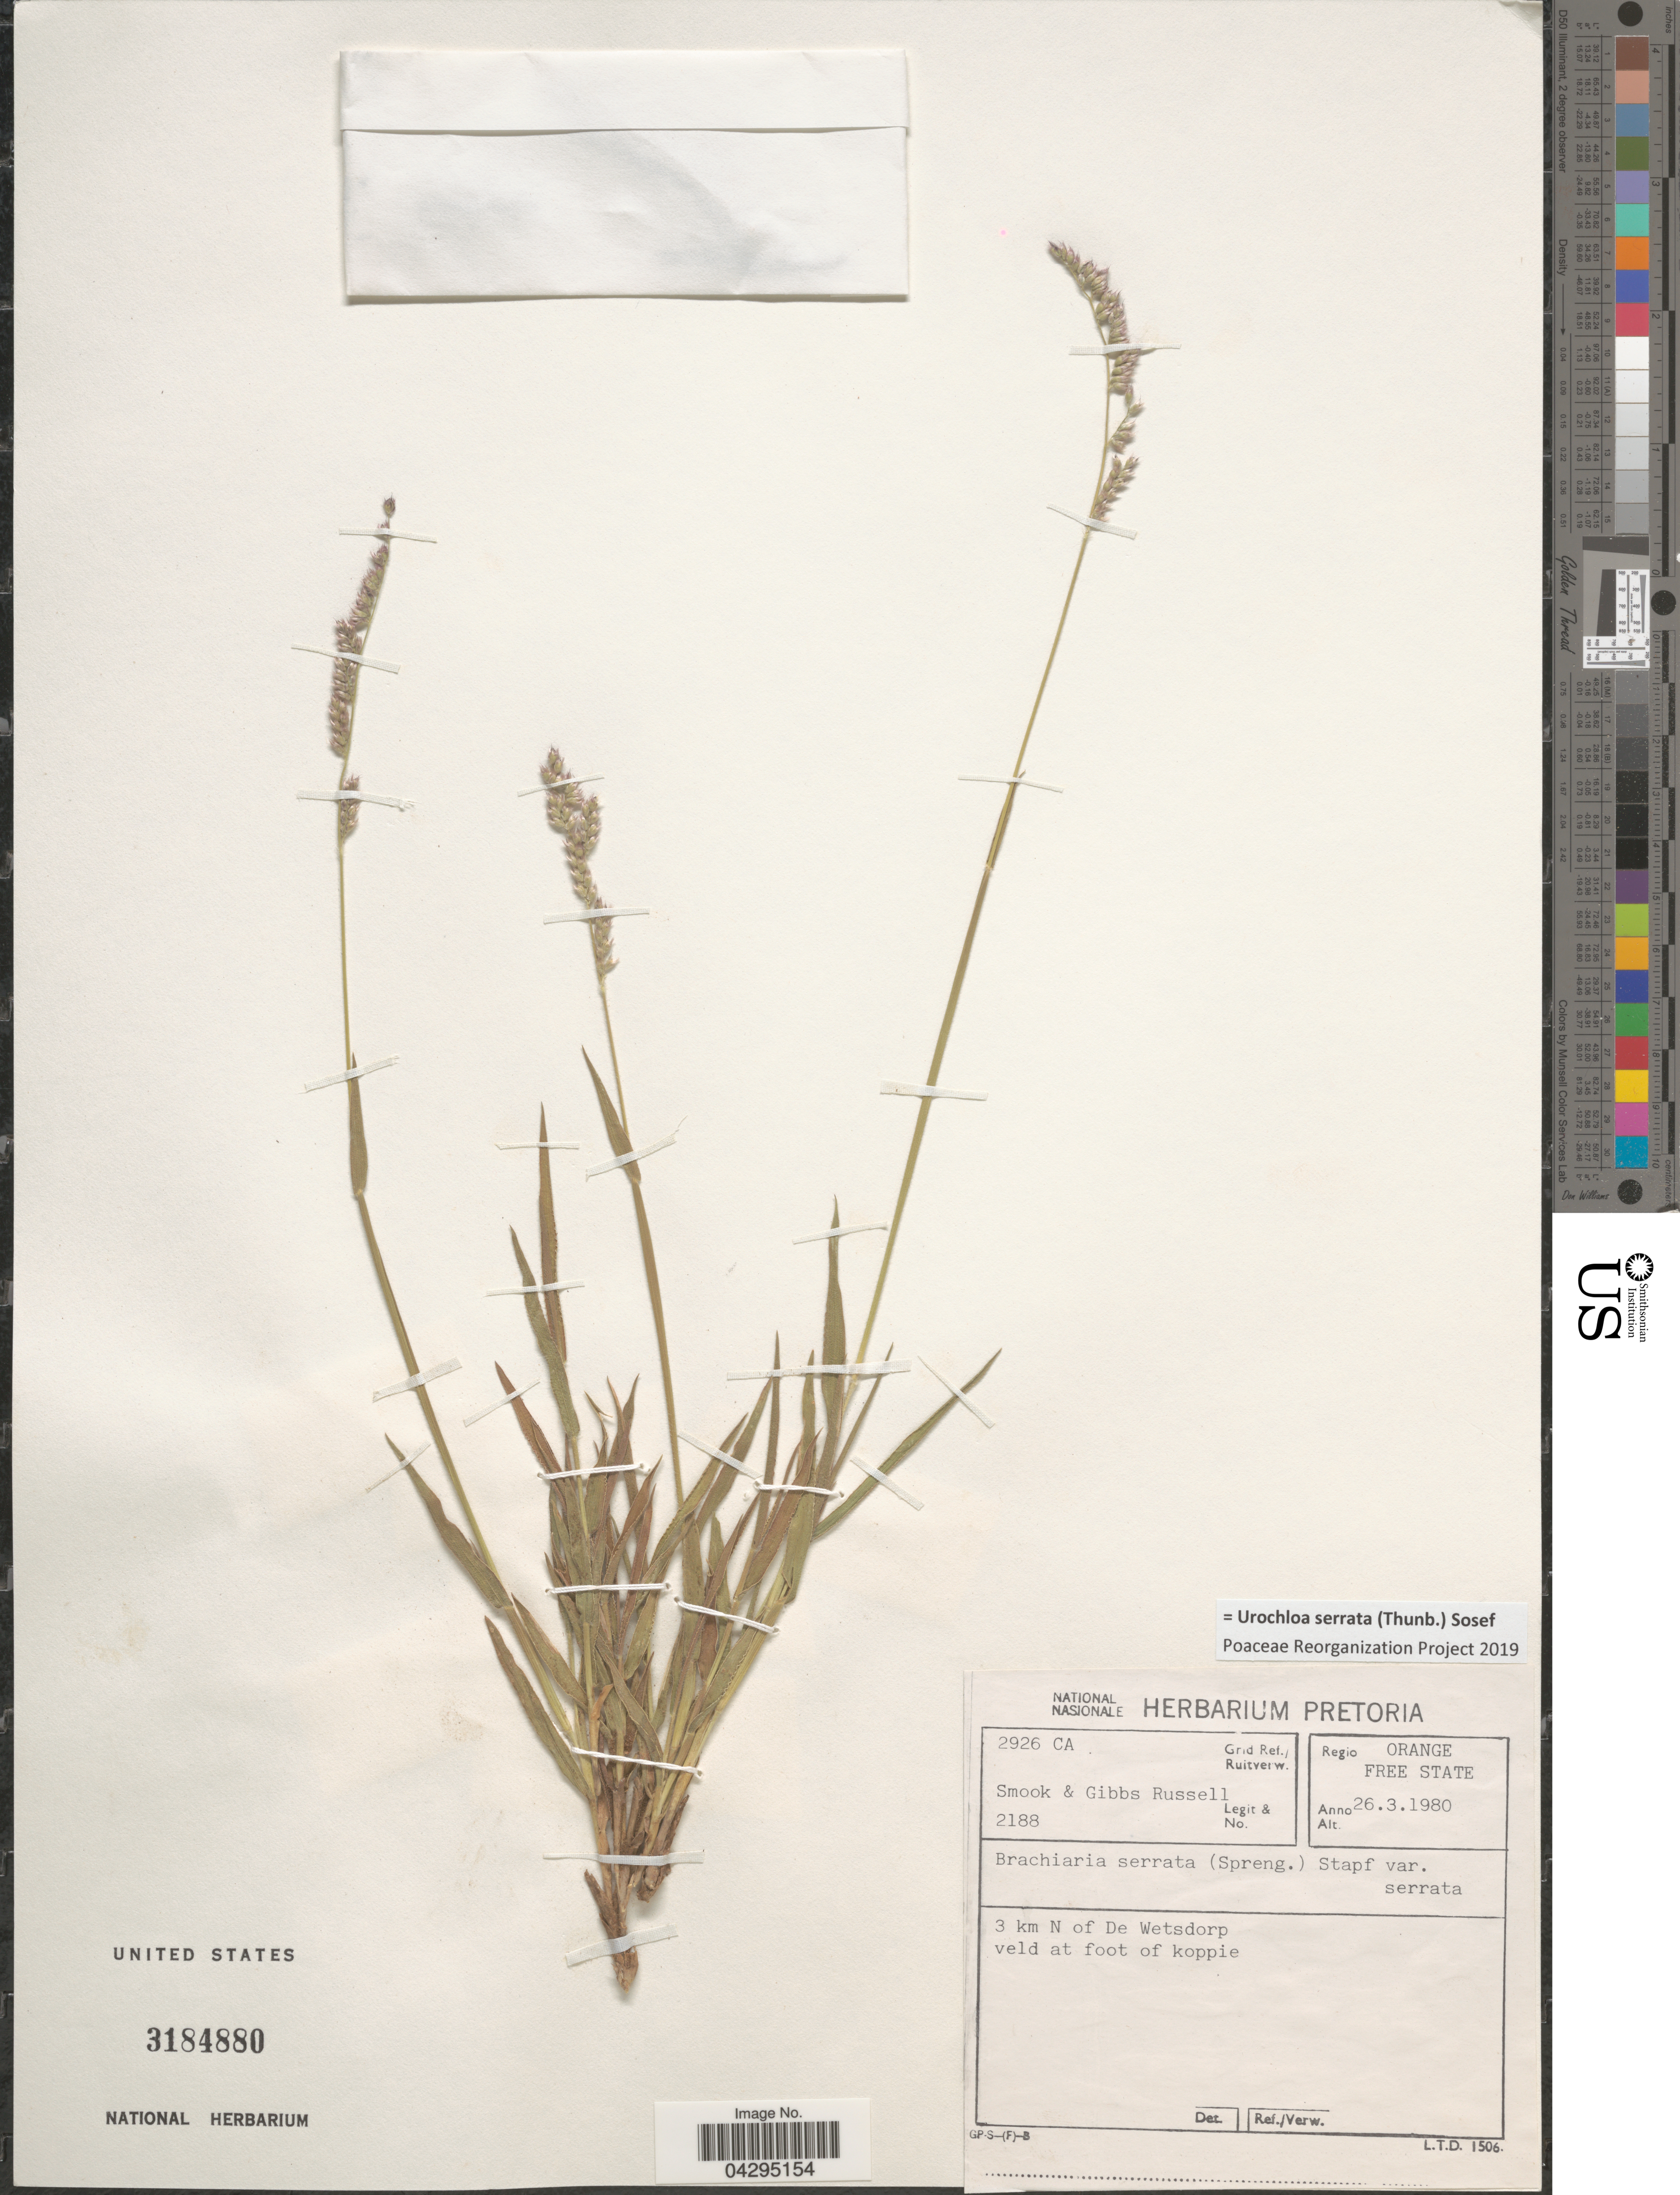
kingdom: Plantae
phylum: Tracheophyta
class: Liliopsida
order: Poales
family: Poaceae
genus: Urochloa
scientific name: Urochloa serrata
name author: (Thunb.) Sosef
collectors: Smook, Gibbs & -- Russell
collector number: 2188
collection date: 1980-03-26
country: South Africa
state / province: Free State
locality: Grid Ref./Ruitverw. 2926 CA. Region Orange Free State. 3 km N of De Wetsdorp veld at foot of koppie.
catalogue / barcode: US 3184880